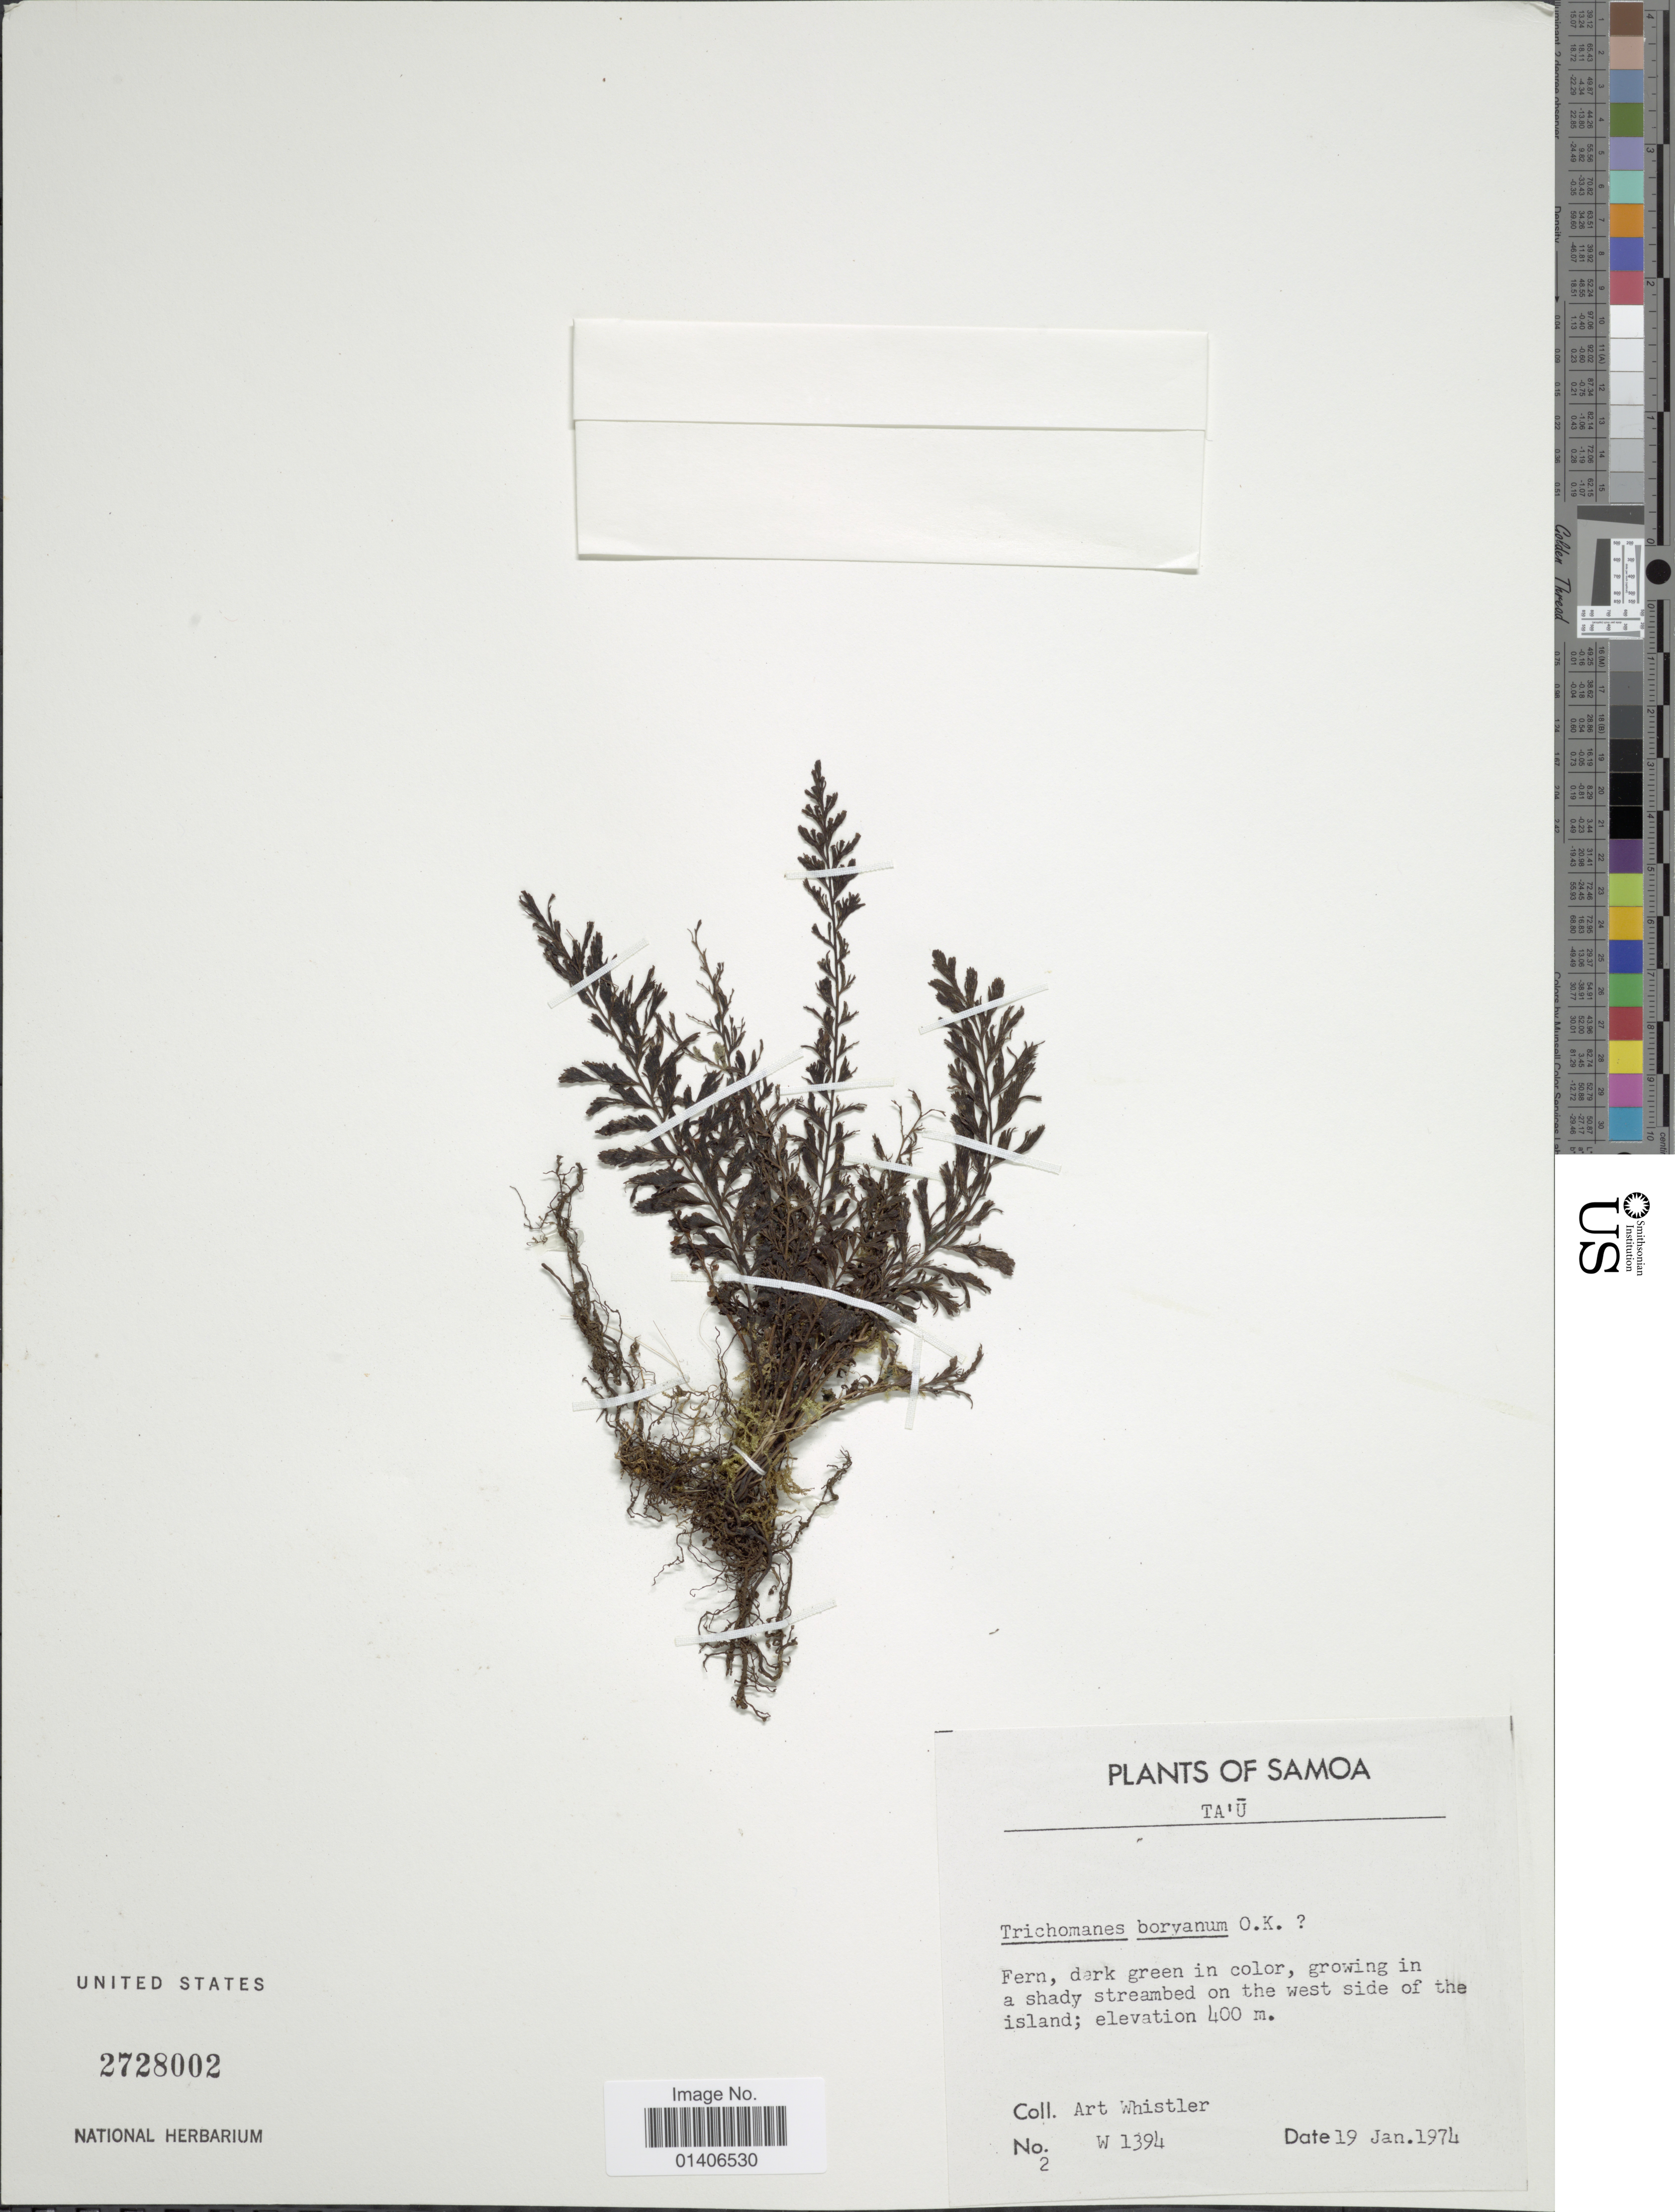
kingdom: Plantae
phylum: Tracheophyta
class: Polypodiopsida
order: Hymenophyllales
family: Hymenophyllaceae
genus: Cephalomanes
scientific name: Cephalomanes atrovirens subsp. boryanum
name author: (Kunze) K. Iwats.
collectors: A. Whistler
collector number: W 1394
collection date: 1974-01-19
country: American Samoa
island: Ta'u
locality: Ta'u, growing in a shady streambed on the west side of the island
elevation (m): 400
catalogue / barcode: US 2728002